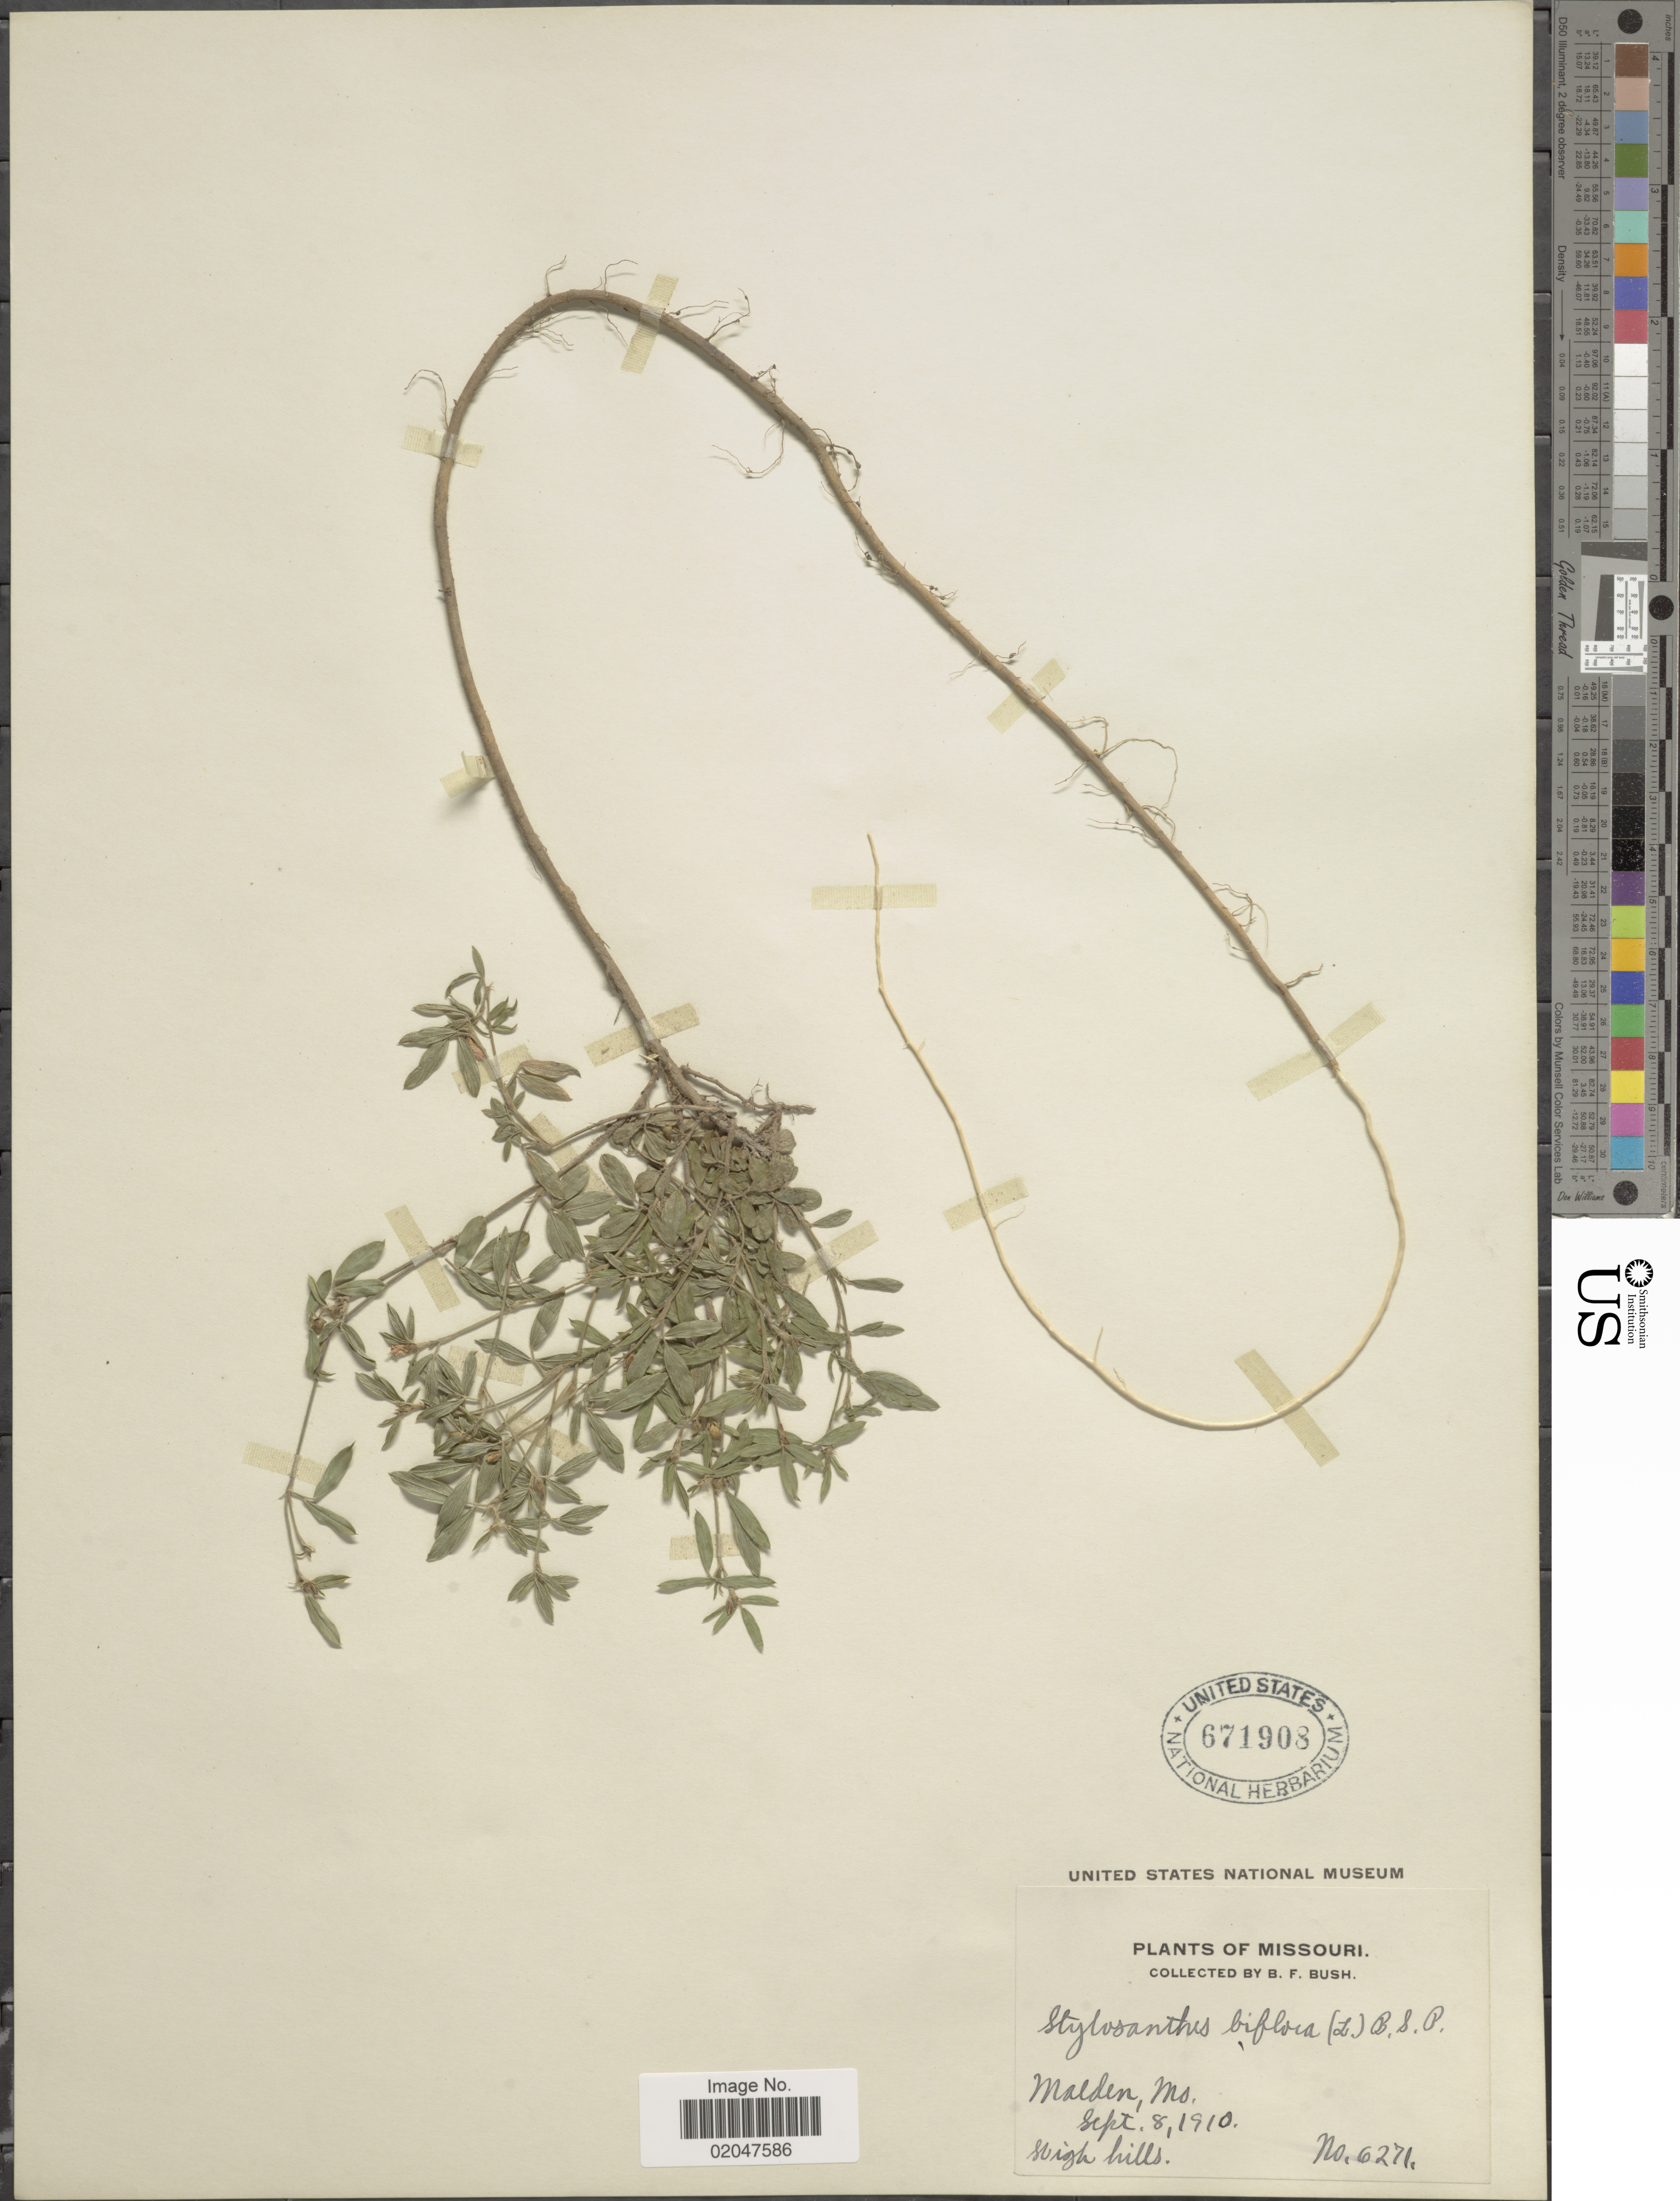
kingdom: Plantae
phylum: Tracheophyta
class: Magnoliopsida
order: Fabales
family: Fabaceae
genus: Stylosanthes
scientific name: Stylosanthes biflora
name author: (L.) Britton et al.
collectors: B. F. Bush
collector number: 6271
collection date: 1910-09-08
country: United States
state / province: Missouri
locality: Malden, Mo.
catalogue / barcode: US 671908